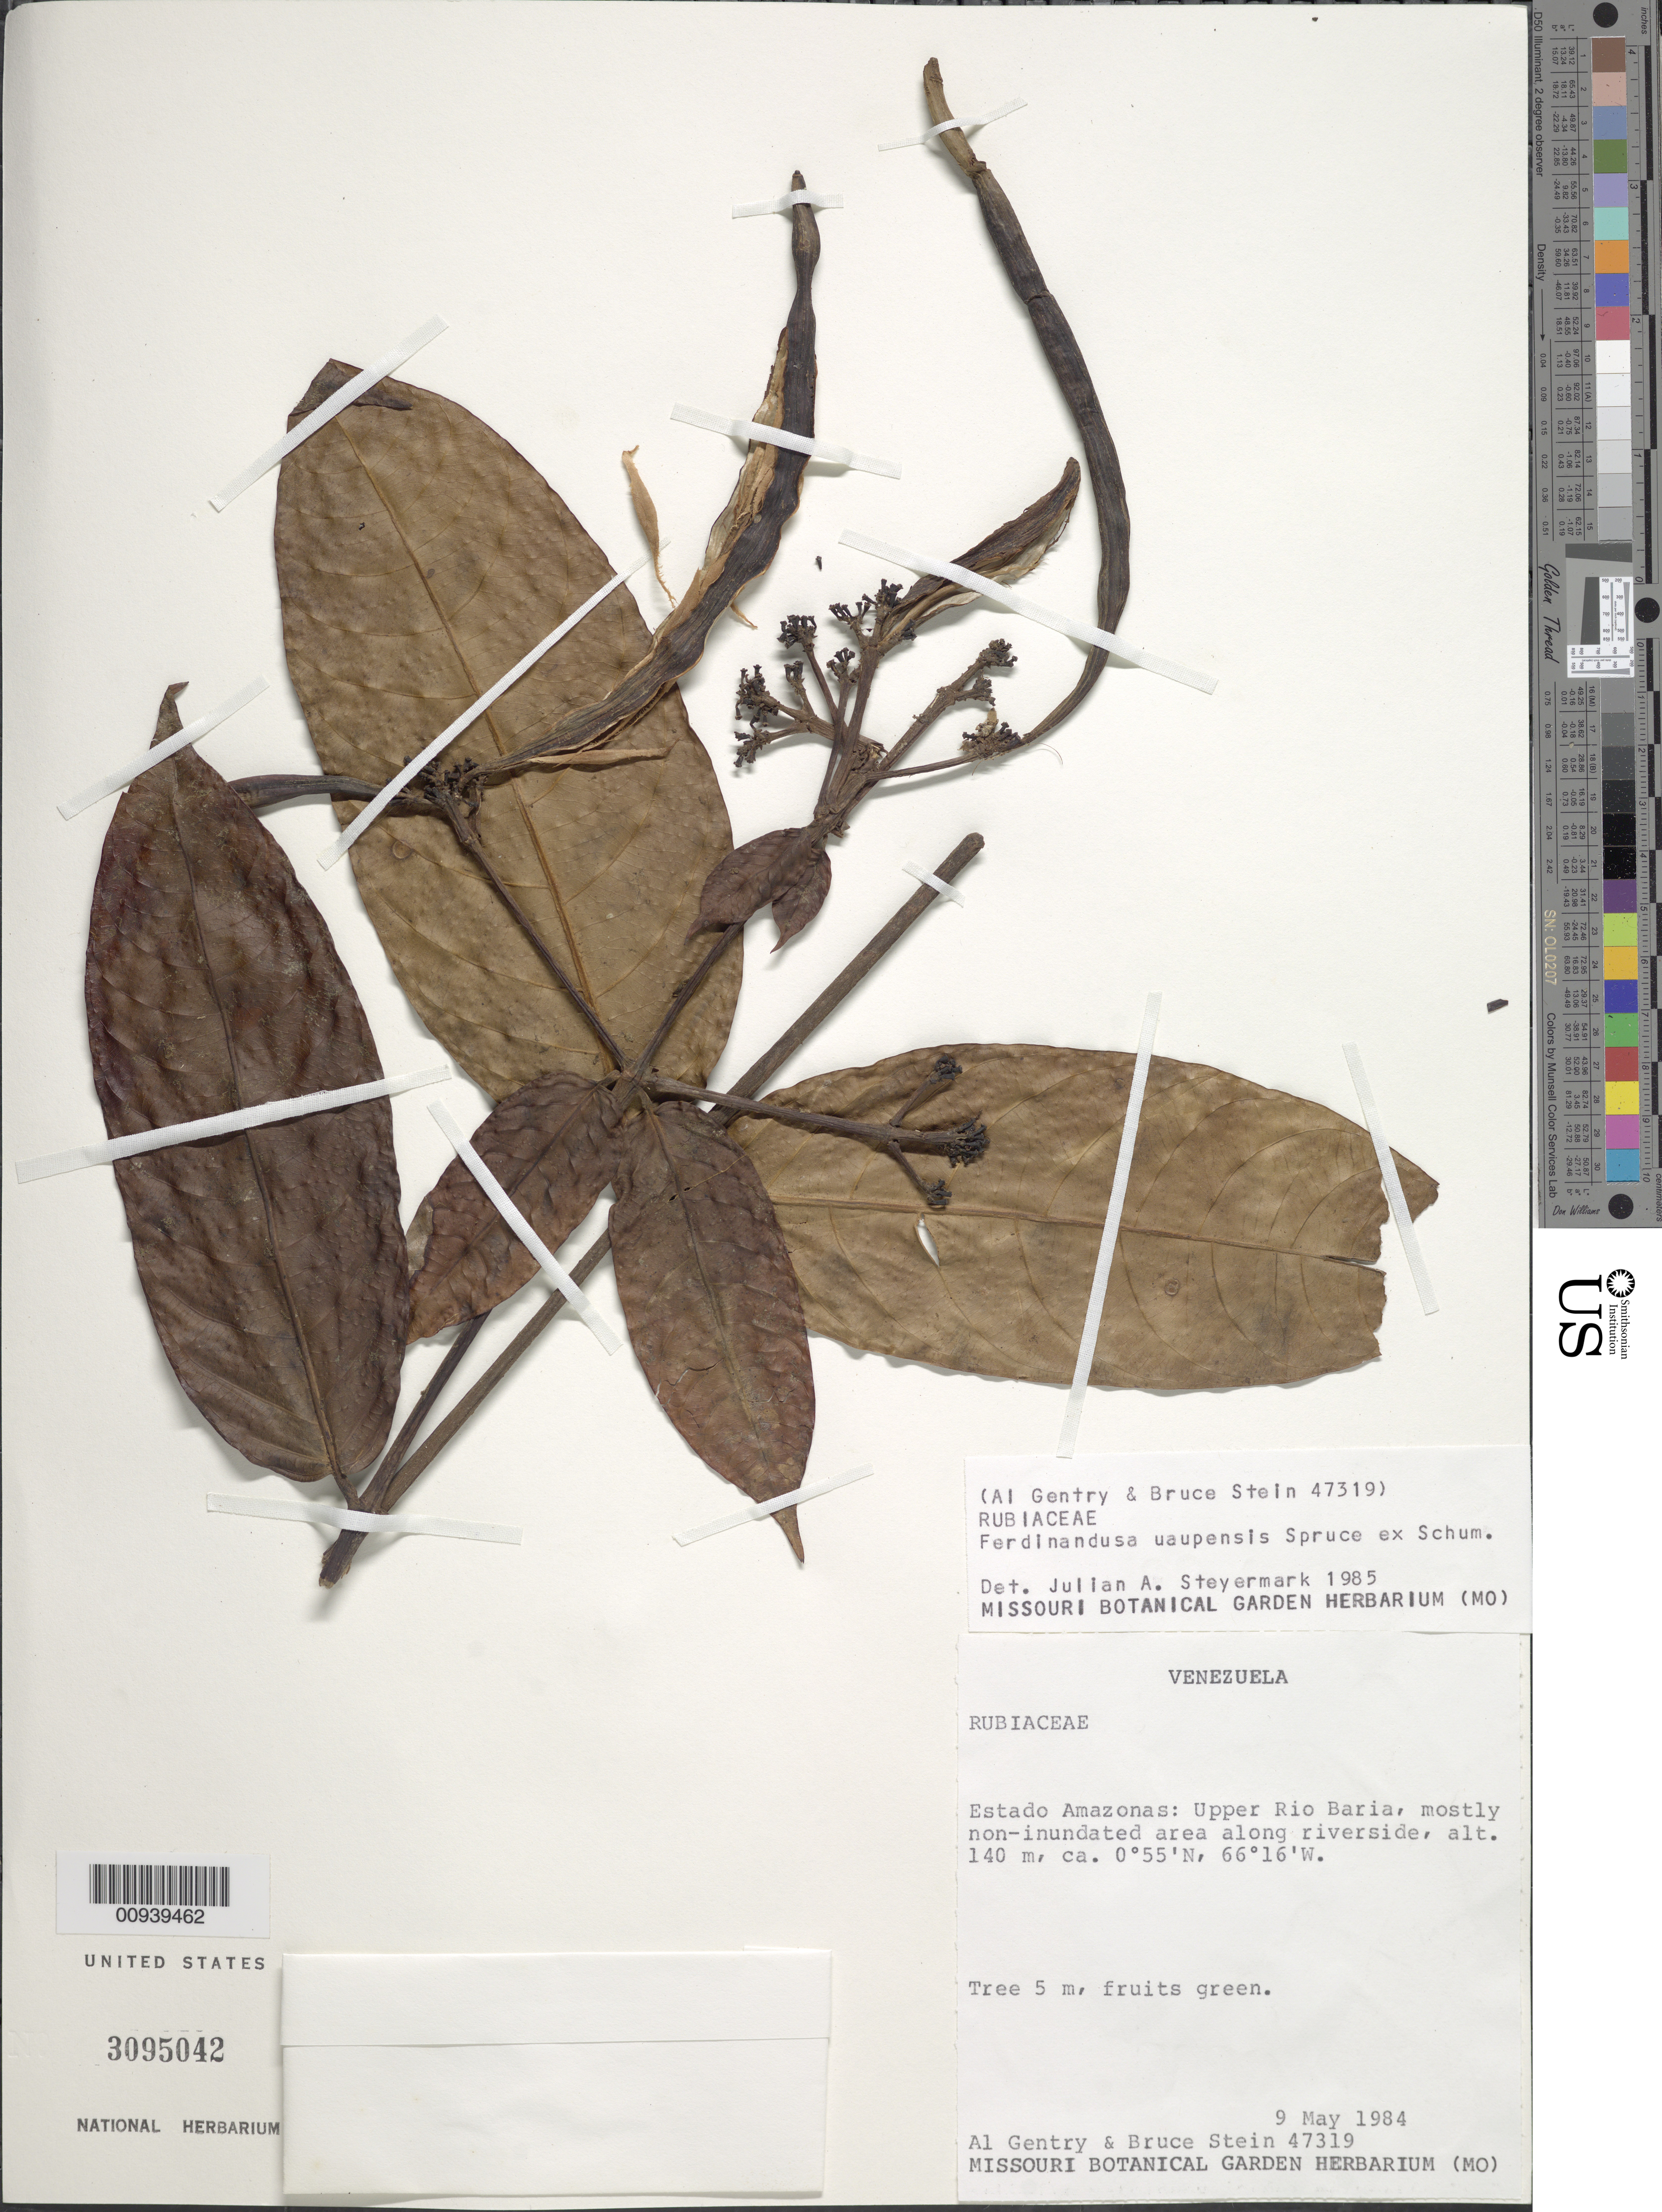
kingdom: Plantae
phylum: Tracheophyta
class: Magnoliopsida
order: Gentianales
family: Rubiaceae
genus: Ferdinandusa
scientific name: Ferdinandusa uaupensis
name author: Spruce ex K. Schum.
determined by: Steyermark, Julian A., (VEN)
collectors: A. H. Gentry & B. Stein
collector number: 47319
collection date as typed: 9-May-84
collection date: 1984-05-09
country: Venezuela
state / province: Amazonas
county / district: Río Negro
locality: Río Baria, upper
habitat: Mostly non-inundated area along riverside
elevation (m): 140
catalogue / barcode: US 3095042